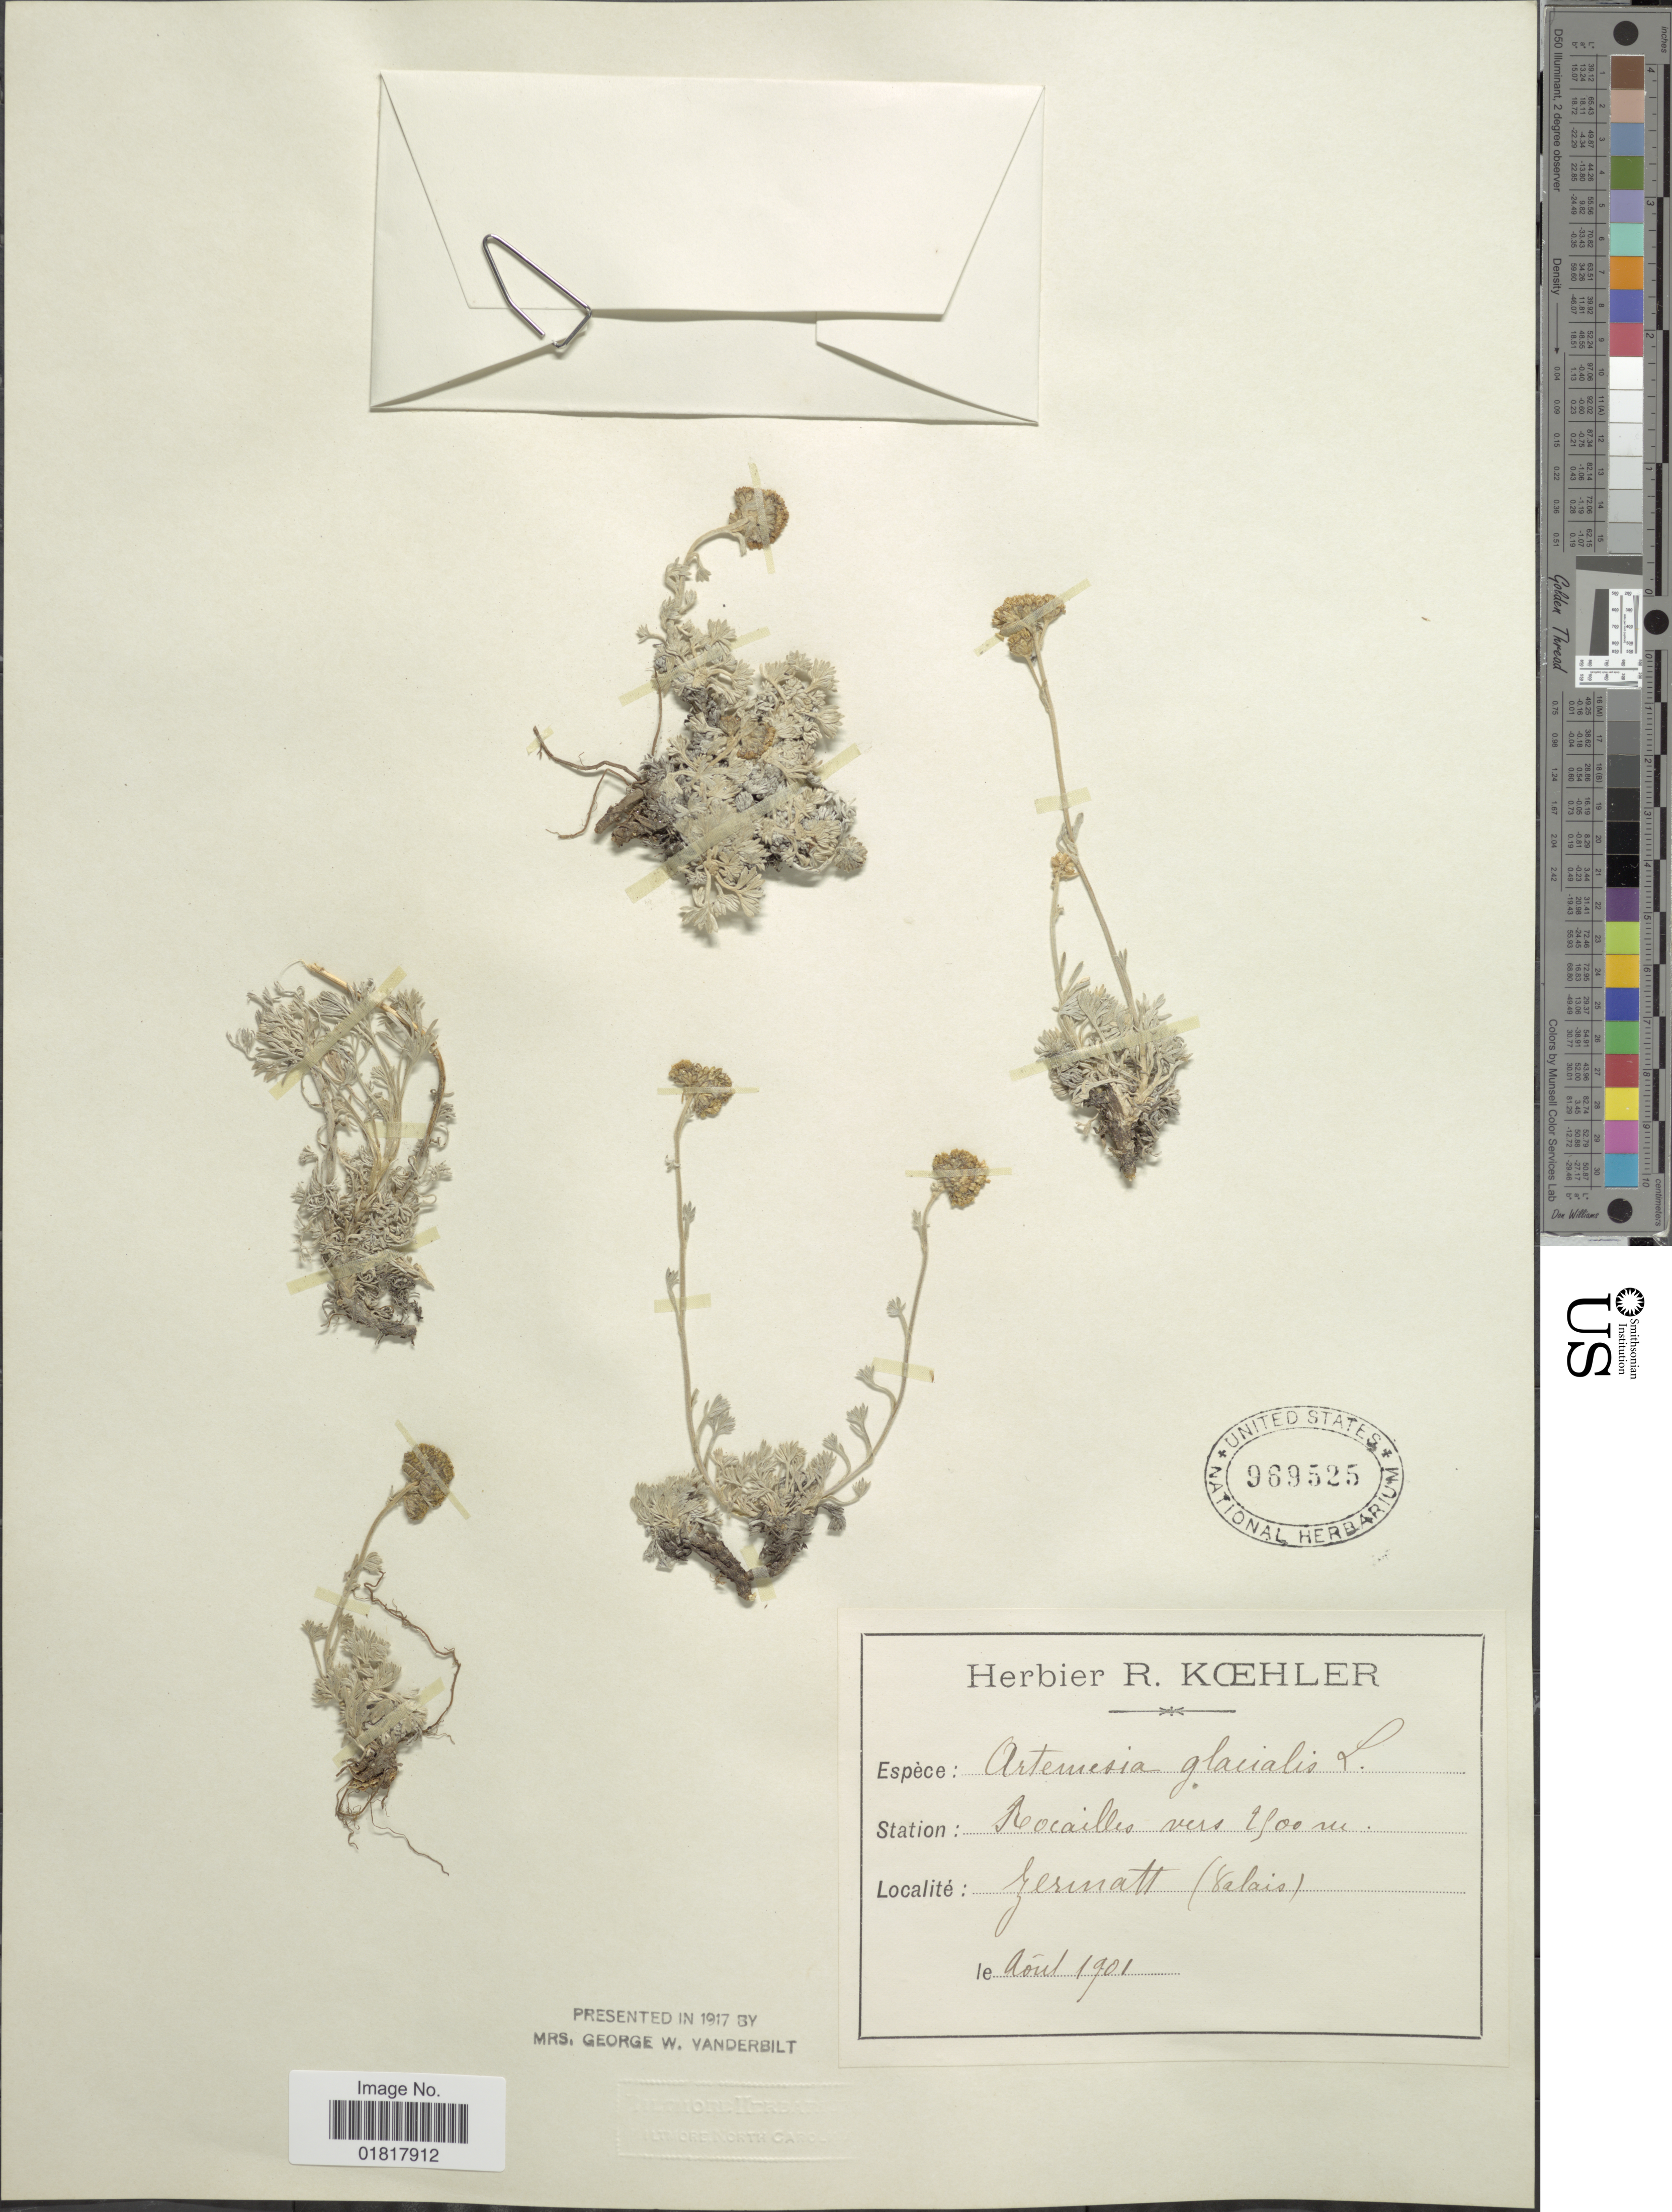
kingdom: Plantae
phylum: Tracheophyta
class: Magnoliopsida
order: Asterales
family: Asteraceae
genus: Artemisia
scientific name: Artemisia glacialis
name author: L.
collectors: ex herb. R. Koehhler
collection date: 1901-08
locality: Station: Rocailles vers, Zermatt (Salais) [interpreted]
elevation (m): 2800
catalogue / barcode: US 969525